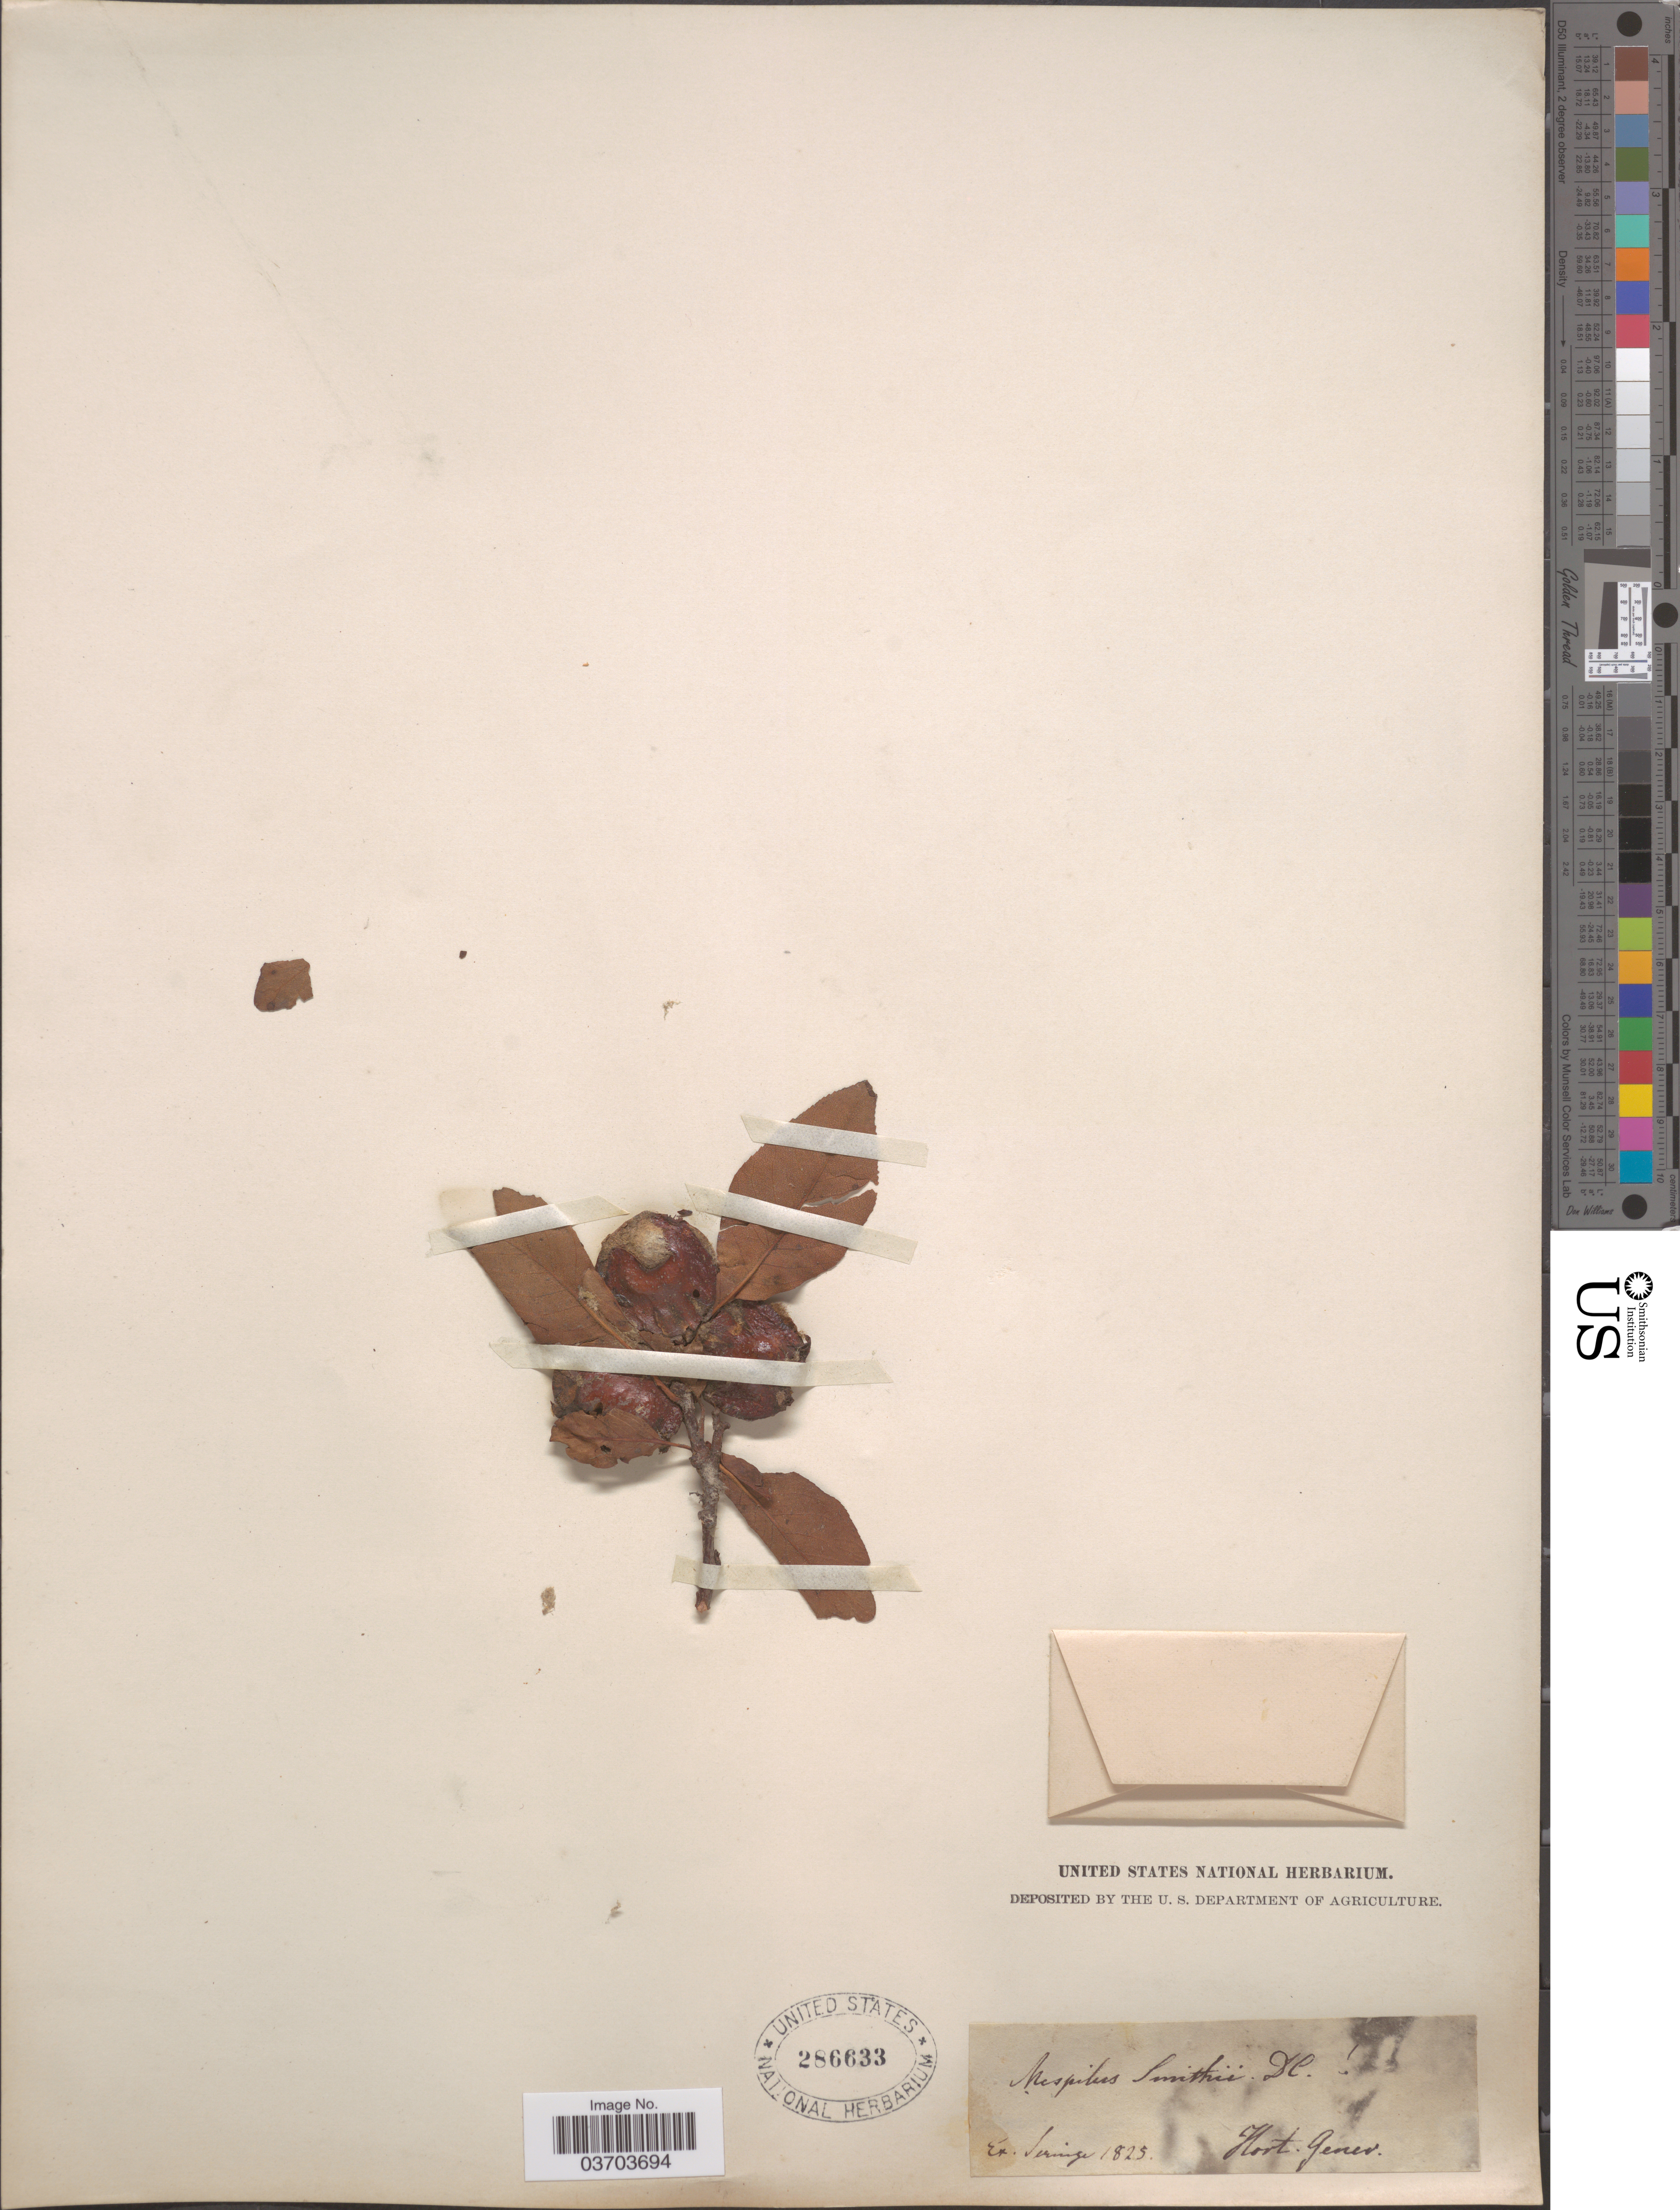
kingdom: Plantae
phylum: Tracheophyta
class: Magnoliopsida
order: Rosales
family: Rosaceae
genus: Crataegus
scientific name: Crataegus x lobata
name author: (Poir.) Bosc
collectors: ex herb. Seringe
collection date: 1825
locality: Hort. Genev.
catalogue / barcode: US 286633